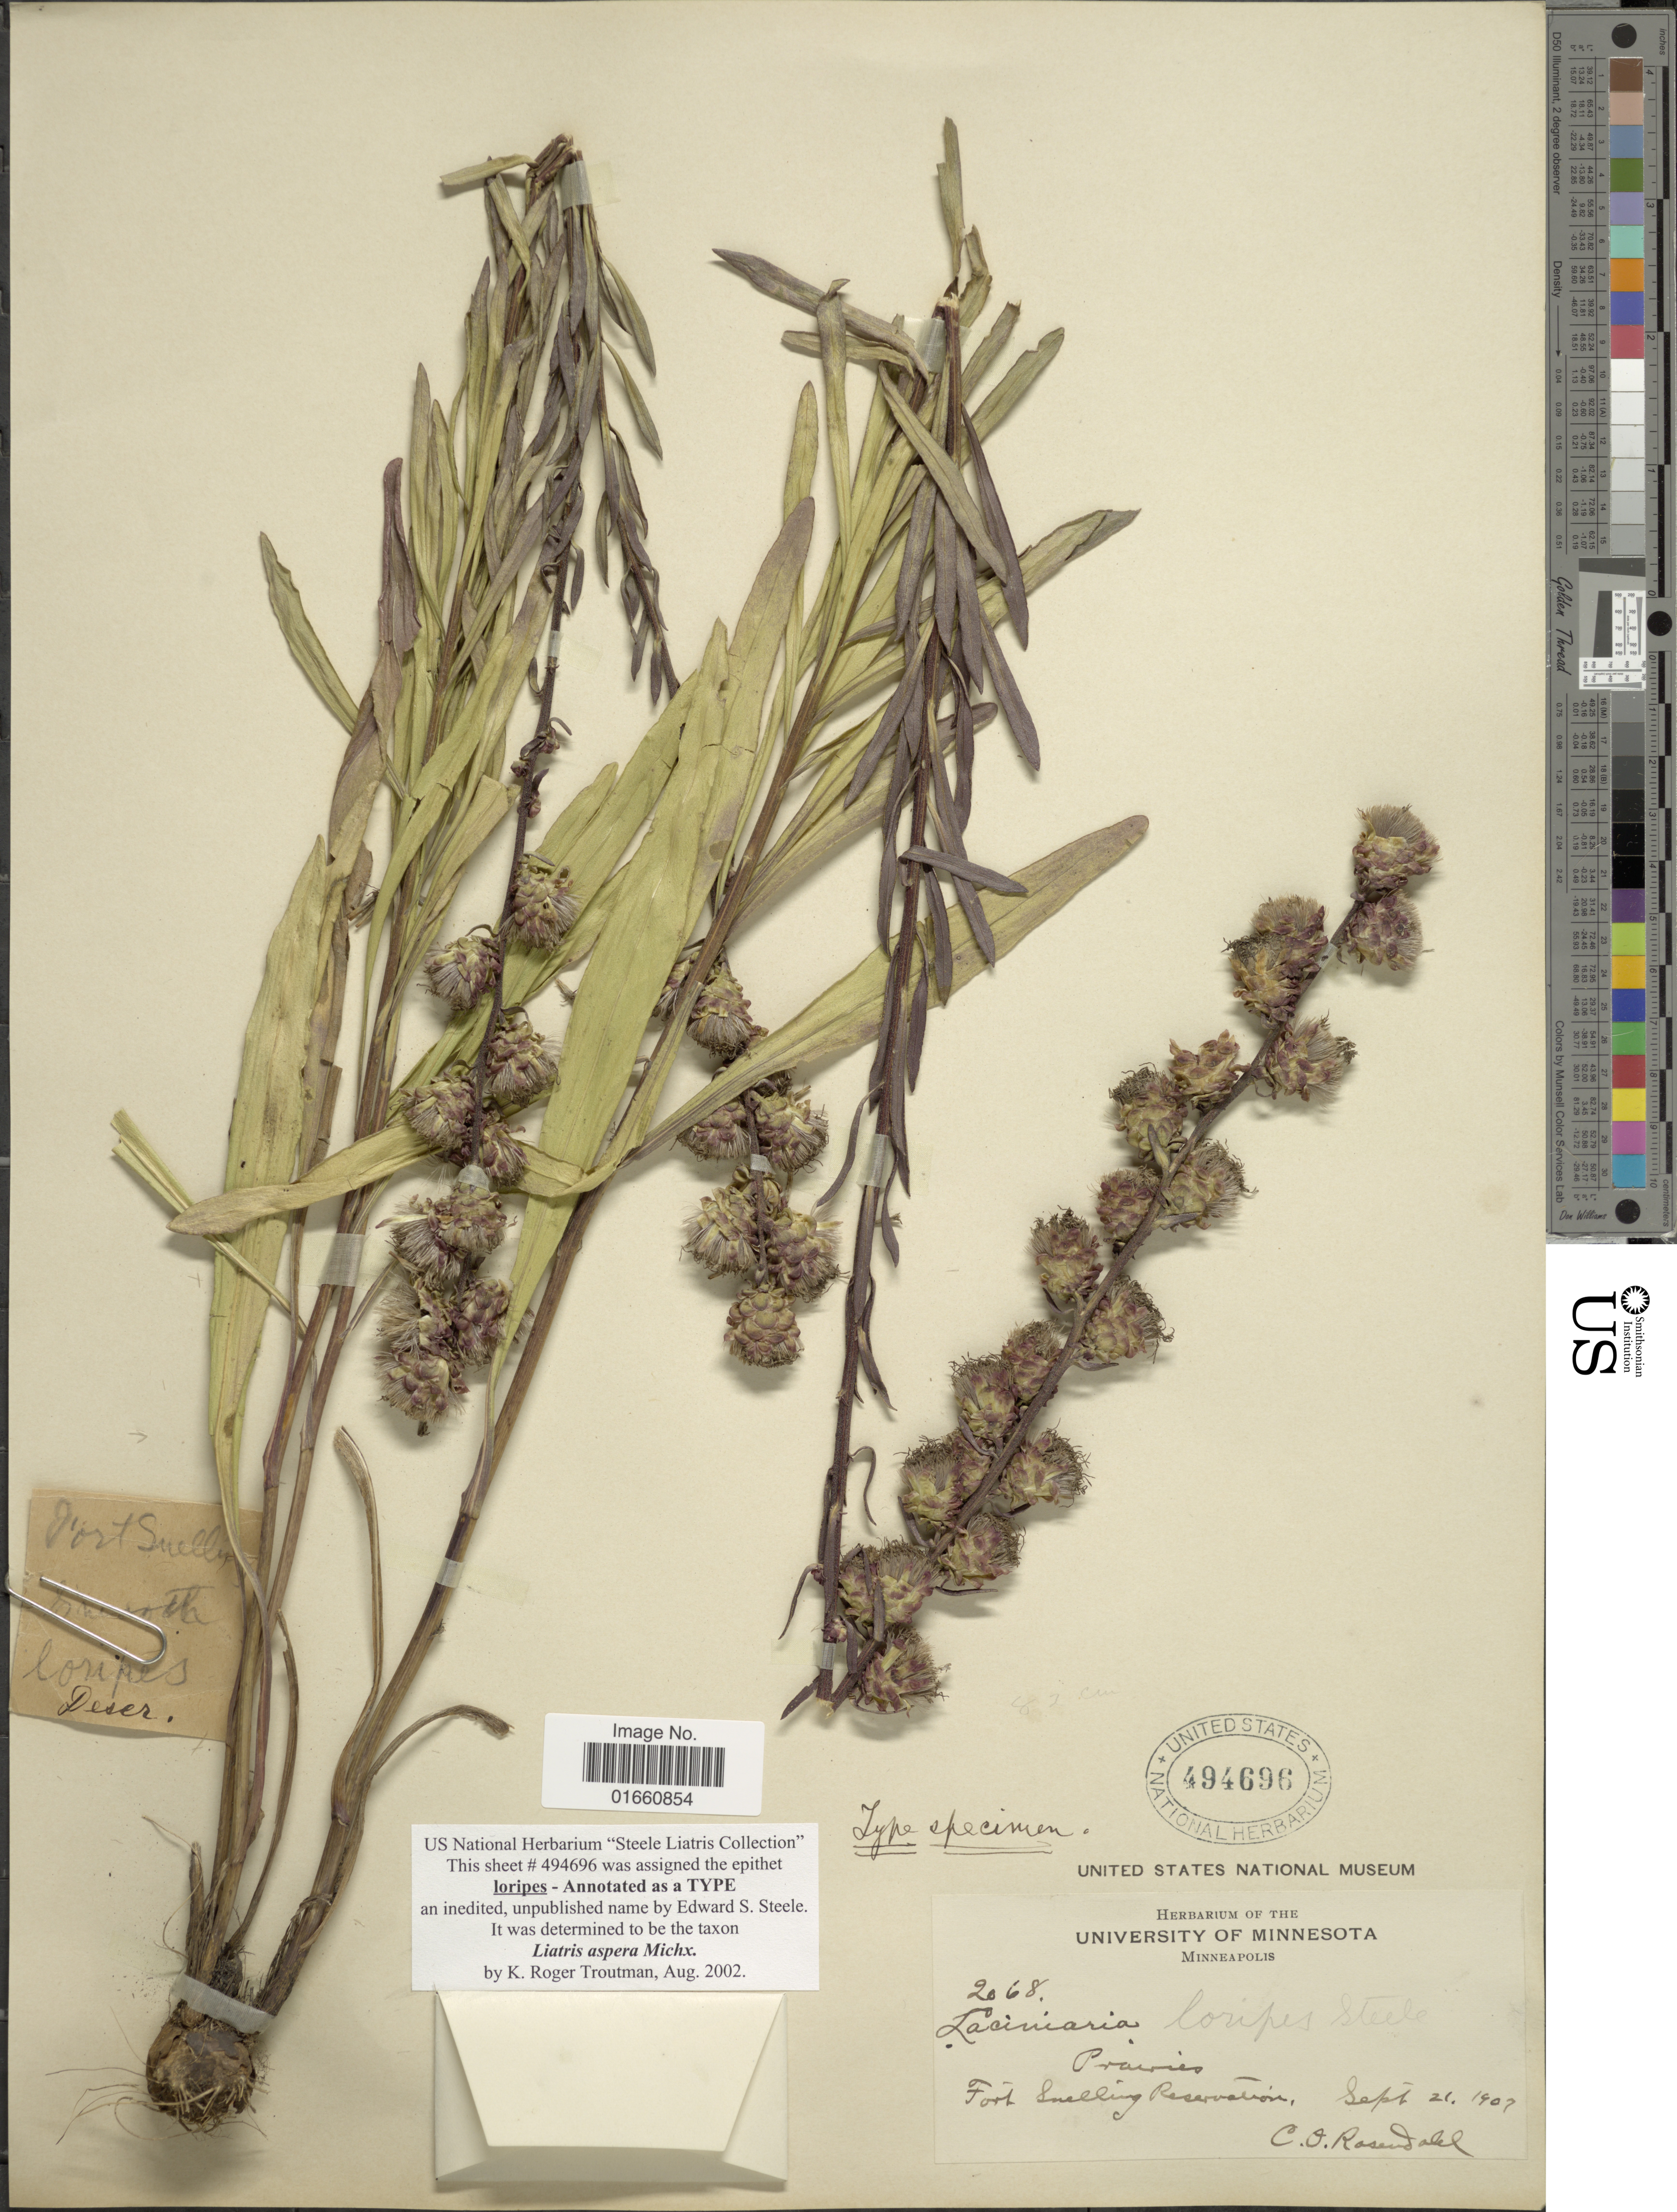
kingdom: Plantae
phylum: Tracheophyta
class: Magnoliopsida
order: Asterales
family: Asteraceae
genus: Liatris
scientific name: Liatris aspera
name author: Michx.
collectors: C. O. Rosendahl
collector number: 2068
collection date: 1907-09-21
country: United States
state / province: Minnesota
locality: Prairies, Fort Snelling Reservation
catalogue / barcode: US 494696